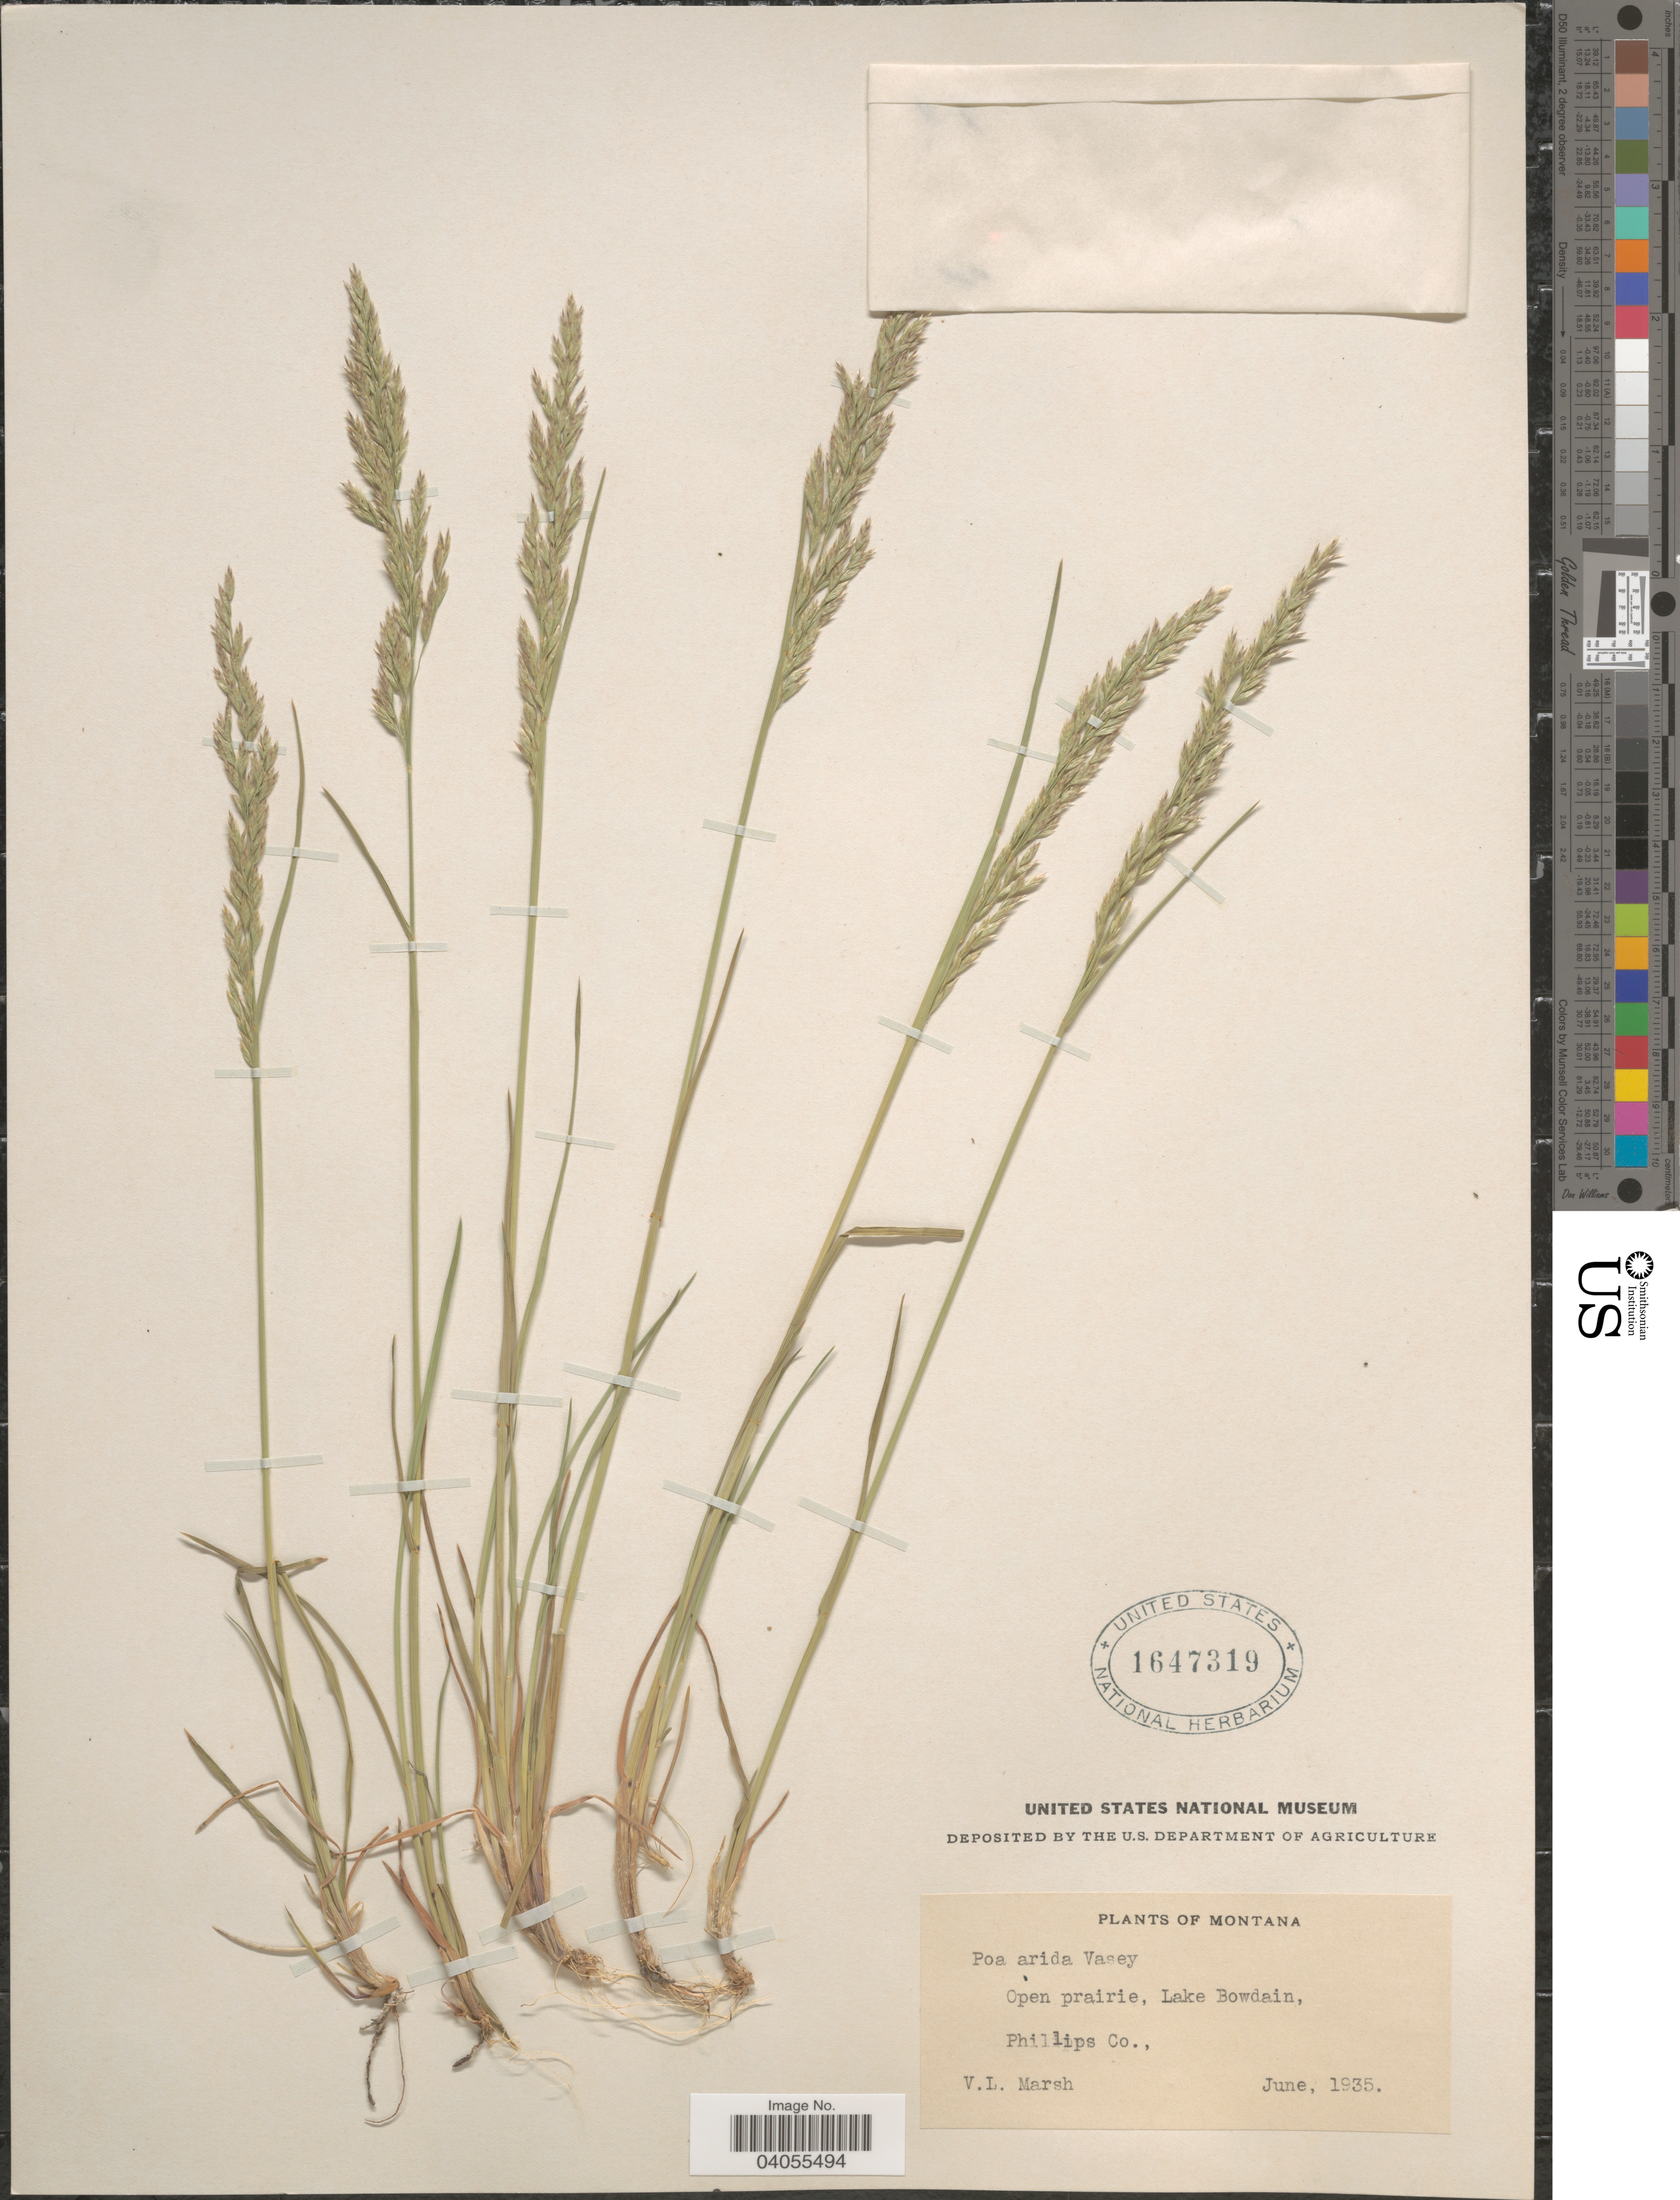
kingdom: Plantae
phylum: Tracheophyta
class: Liliopsida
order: Poales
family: Poaceae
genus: Poa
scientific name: Poa arida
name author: Vasey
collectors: V. L. Marsh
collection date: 1935-06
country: United States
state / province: Montana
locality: Open prairie, Lake Bowdain, Phillips Co.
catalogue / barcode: US 1647319